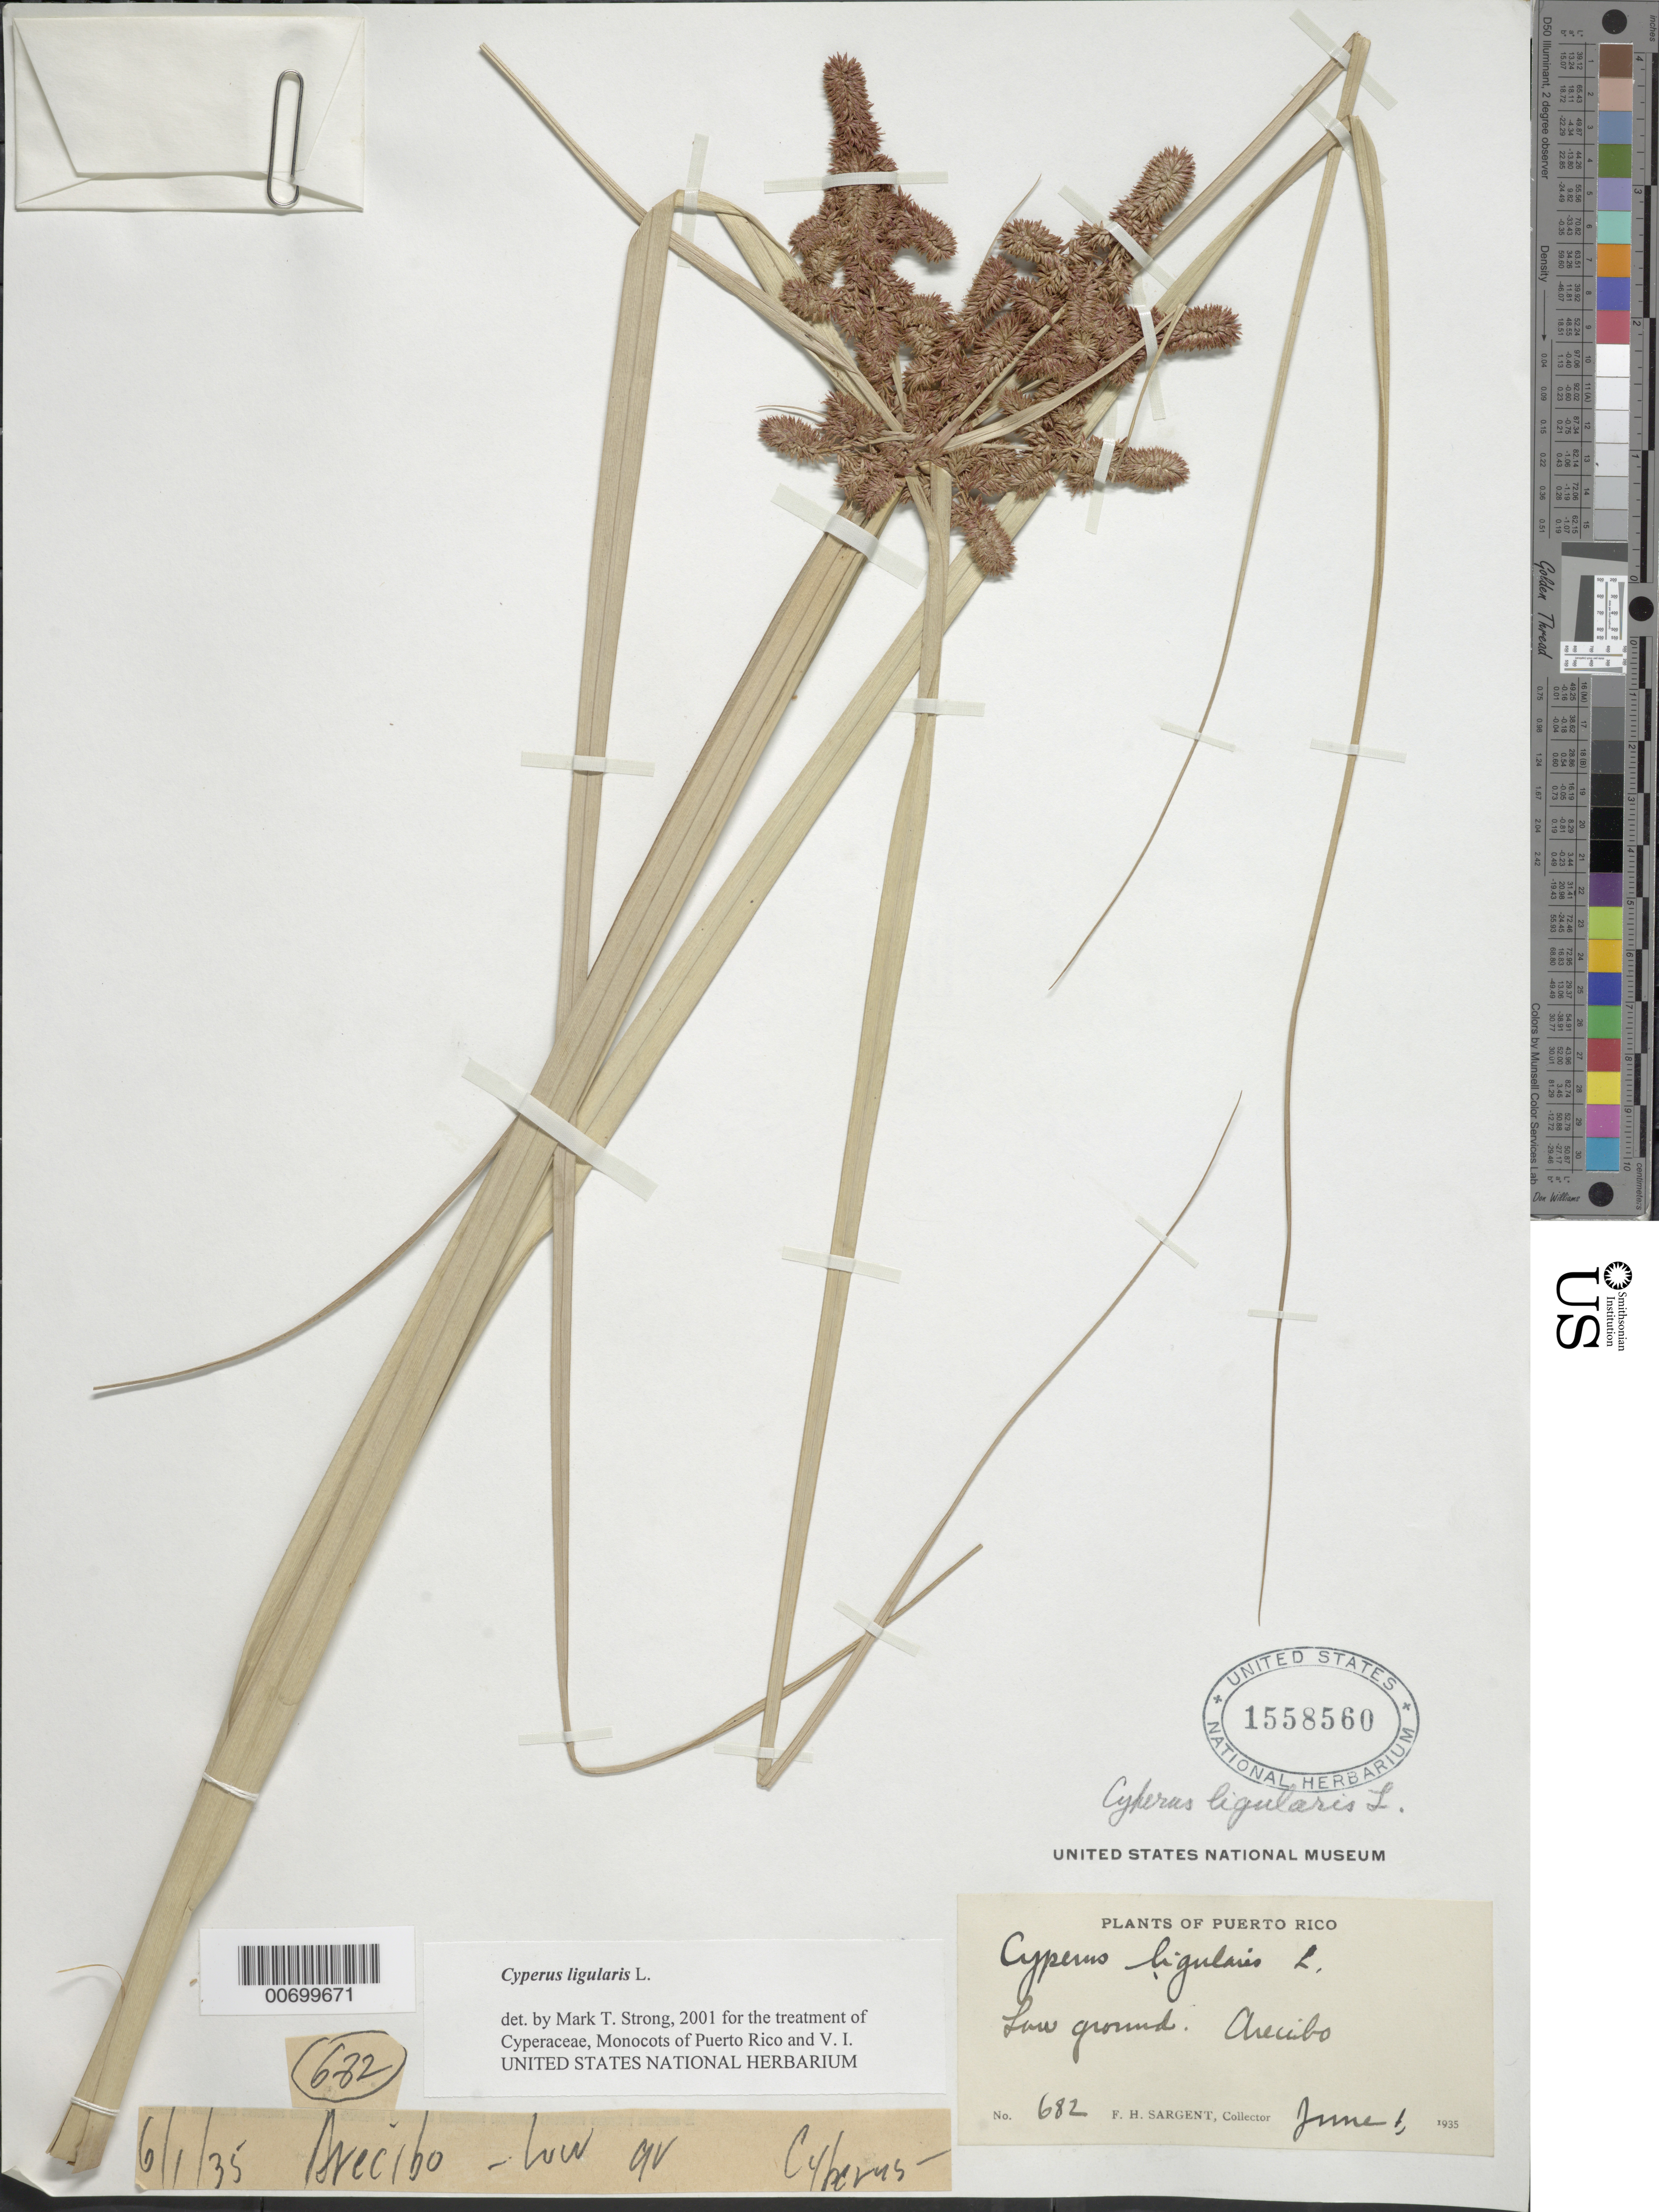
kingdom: Plantae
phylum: Tracheophyta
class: Liliopsida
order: Poales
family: Cyperaceae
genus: Cyperus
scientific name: Cyperus ligularis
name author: L.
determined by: Strong, M. T., (US), Smithsonian Institution - National Museum of Natural History (UNITED STATES)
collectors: F. H. Sargent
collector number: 682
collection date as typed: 01 Jun 1935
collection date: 1935-06-01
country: Puerto Rico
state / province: Arecibo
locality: Arecibo.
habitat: Low ground.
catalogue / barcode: US 1558560